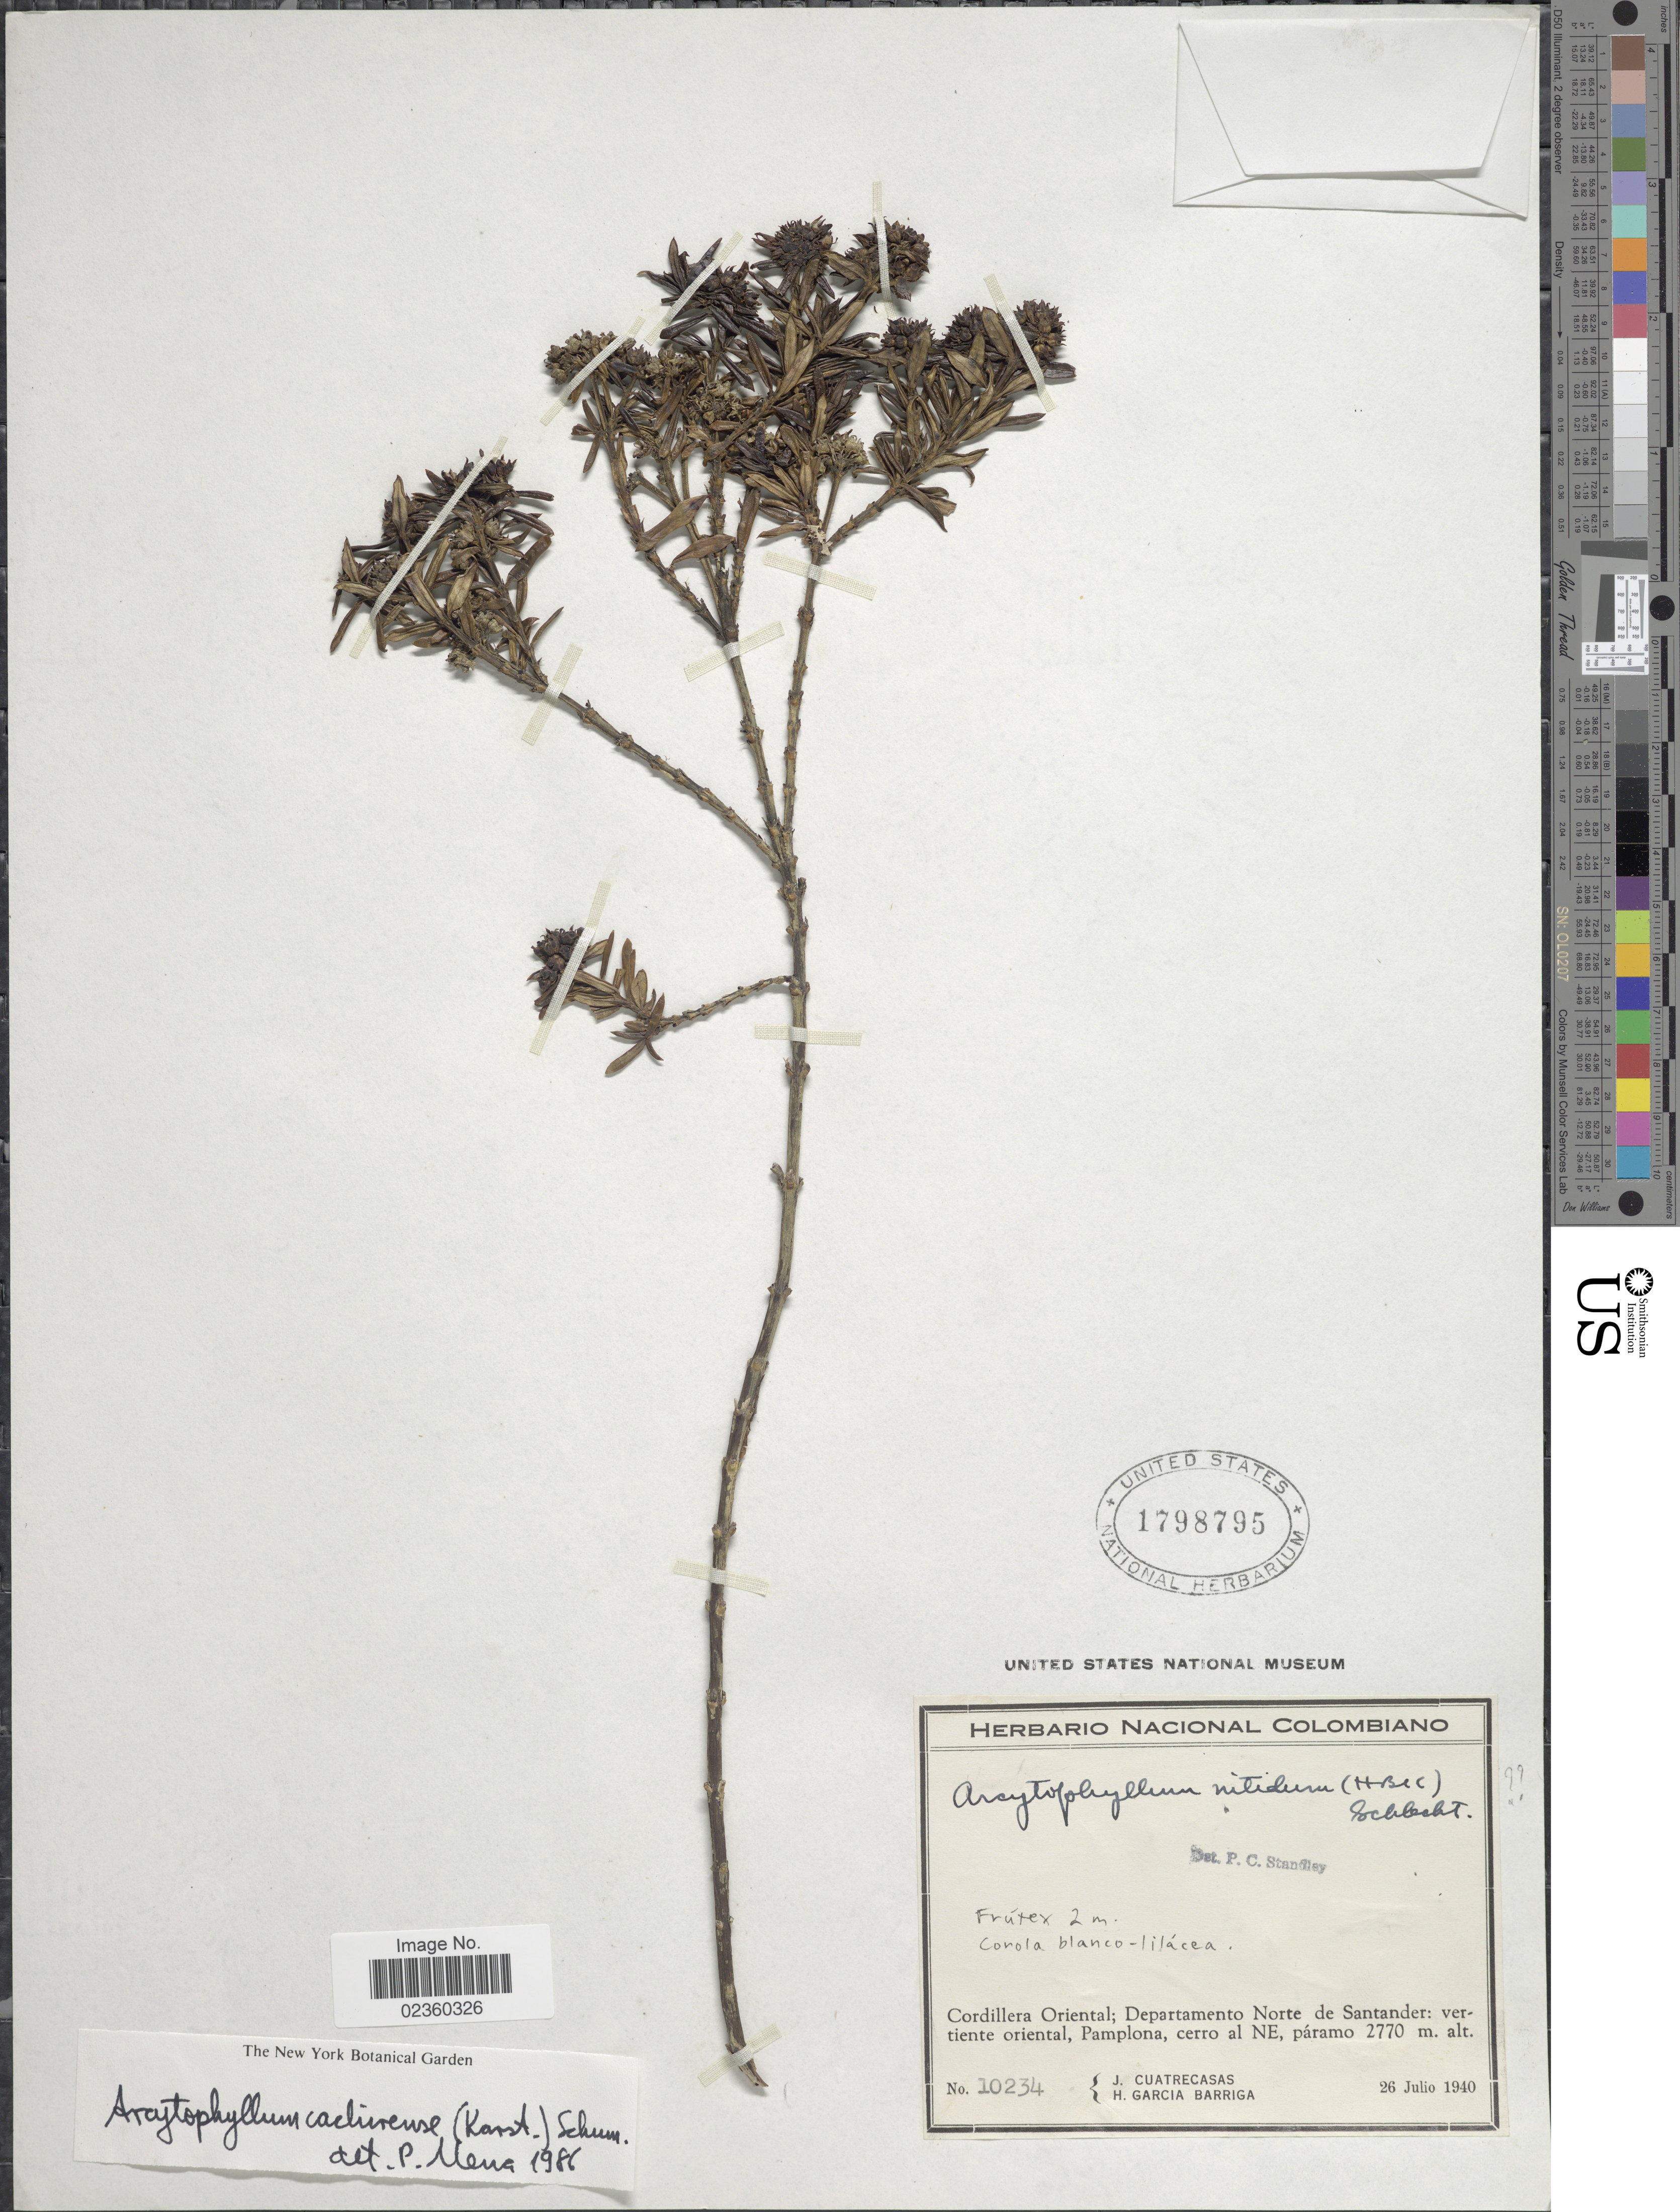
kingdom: Plantae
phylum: Tracheophyta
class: Magnoliopsida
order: Gentianales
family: Rubiaceae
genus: Arcytophyllum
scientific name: Arcytophyllum cachirense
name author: (H. Karst.) K. Schum.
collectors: J. Cuatrecasas & H. García Barriga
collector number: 10234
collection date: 1940-07-26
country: Colombia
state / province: Norte de Santander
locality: Cordillera Oriental; Departamento Norte de Santander: vertiente oriental, Pamplona, cerro al NE, páramo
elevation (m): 2770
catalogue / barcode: US 1798795